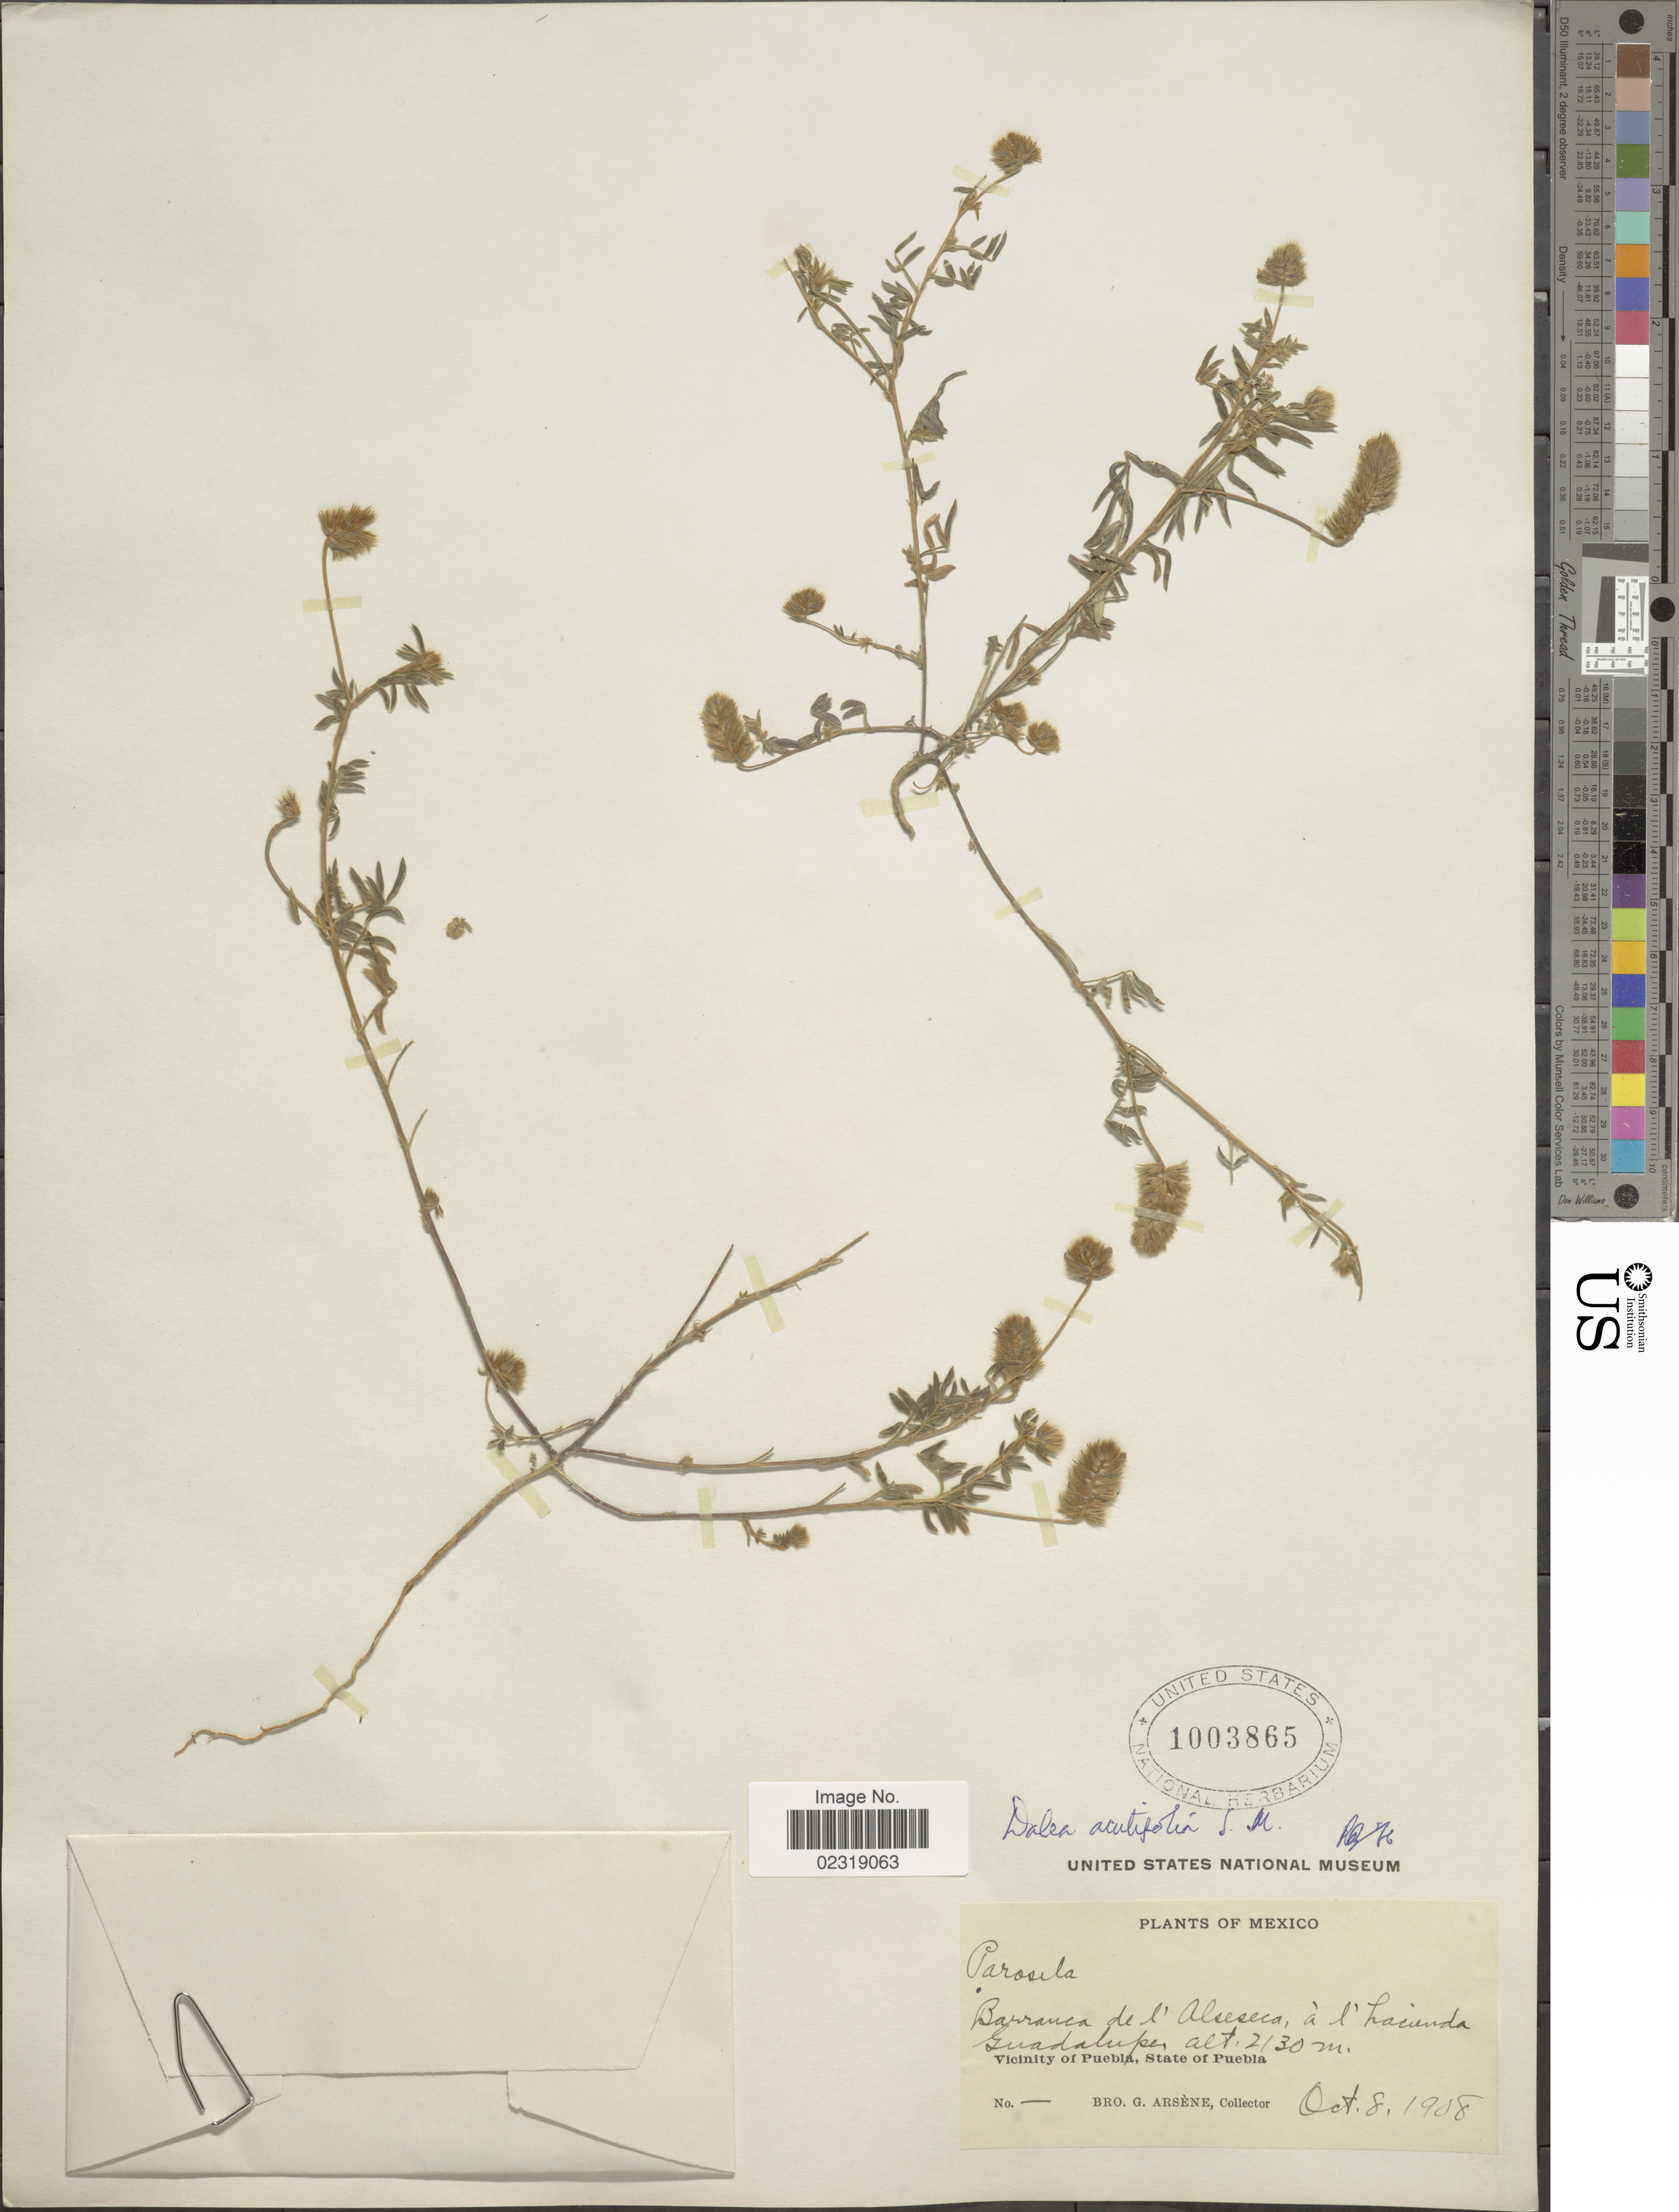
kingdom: Plantae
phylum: Tracheophyta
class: Magnoliopsida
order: Fabales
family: Fabaceae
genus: Dalea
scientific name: Dalea cliffortiana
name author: Willd.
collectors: Bro. G. Arsène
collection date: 1908-10-08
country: Mexico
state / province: Puebla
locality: Mexico, Barranca de l' Alseseca, a l hacienda Guadalupe. Vicinity of Puebla. State of Puebla.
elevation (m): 2130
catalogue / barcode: US 10038565